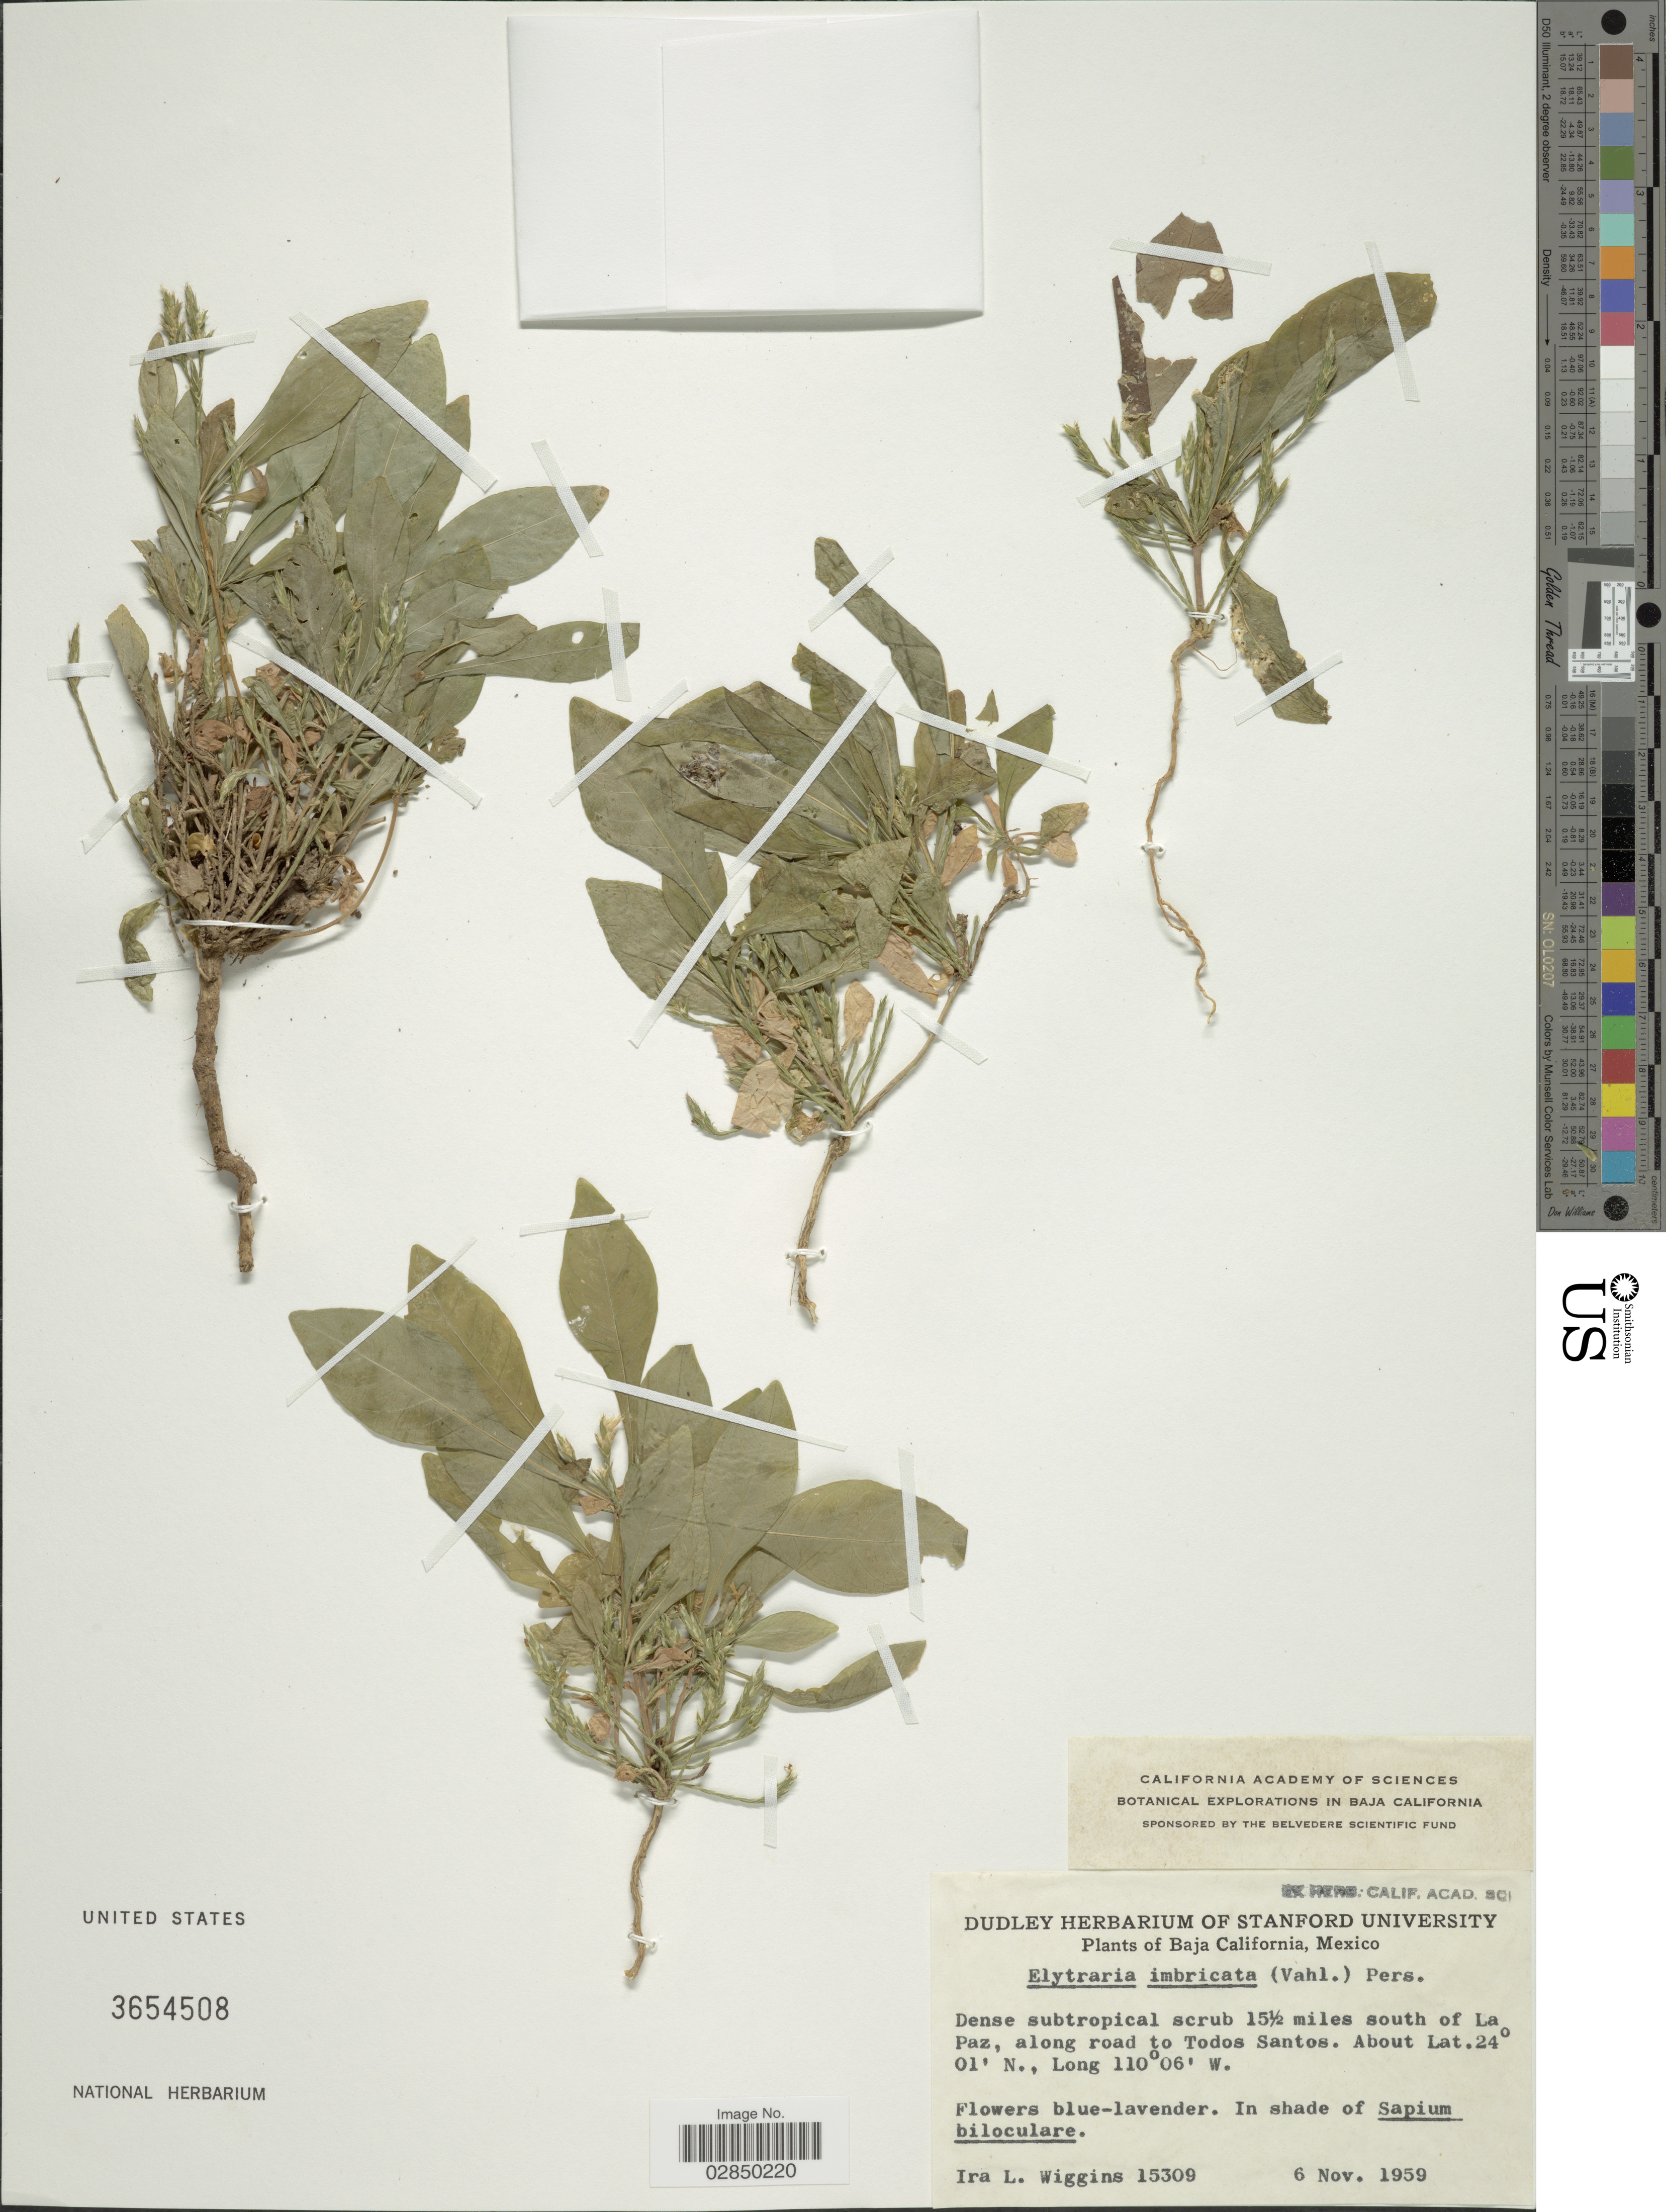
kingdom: Plantae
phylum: Tracheophyta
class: Magnoliopsida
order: Lamiales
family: Acanthaceae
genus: Elytraria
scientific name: Elytraria imbricata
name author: (Vahl) Pers.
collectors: I. L. Wiggins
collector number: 15309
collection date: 1959-11-06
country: Mexico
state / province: Baja California Sur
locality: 15½ miles south of La Paz, along road to Todos Santos.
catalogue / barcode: US 3654508